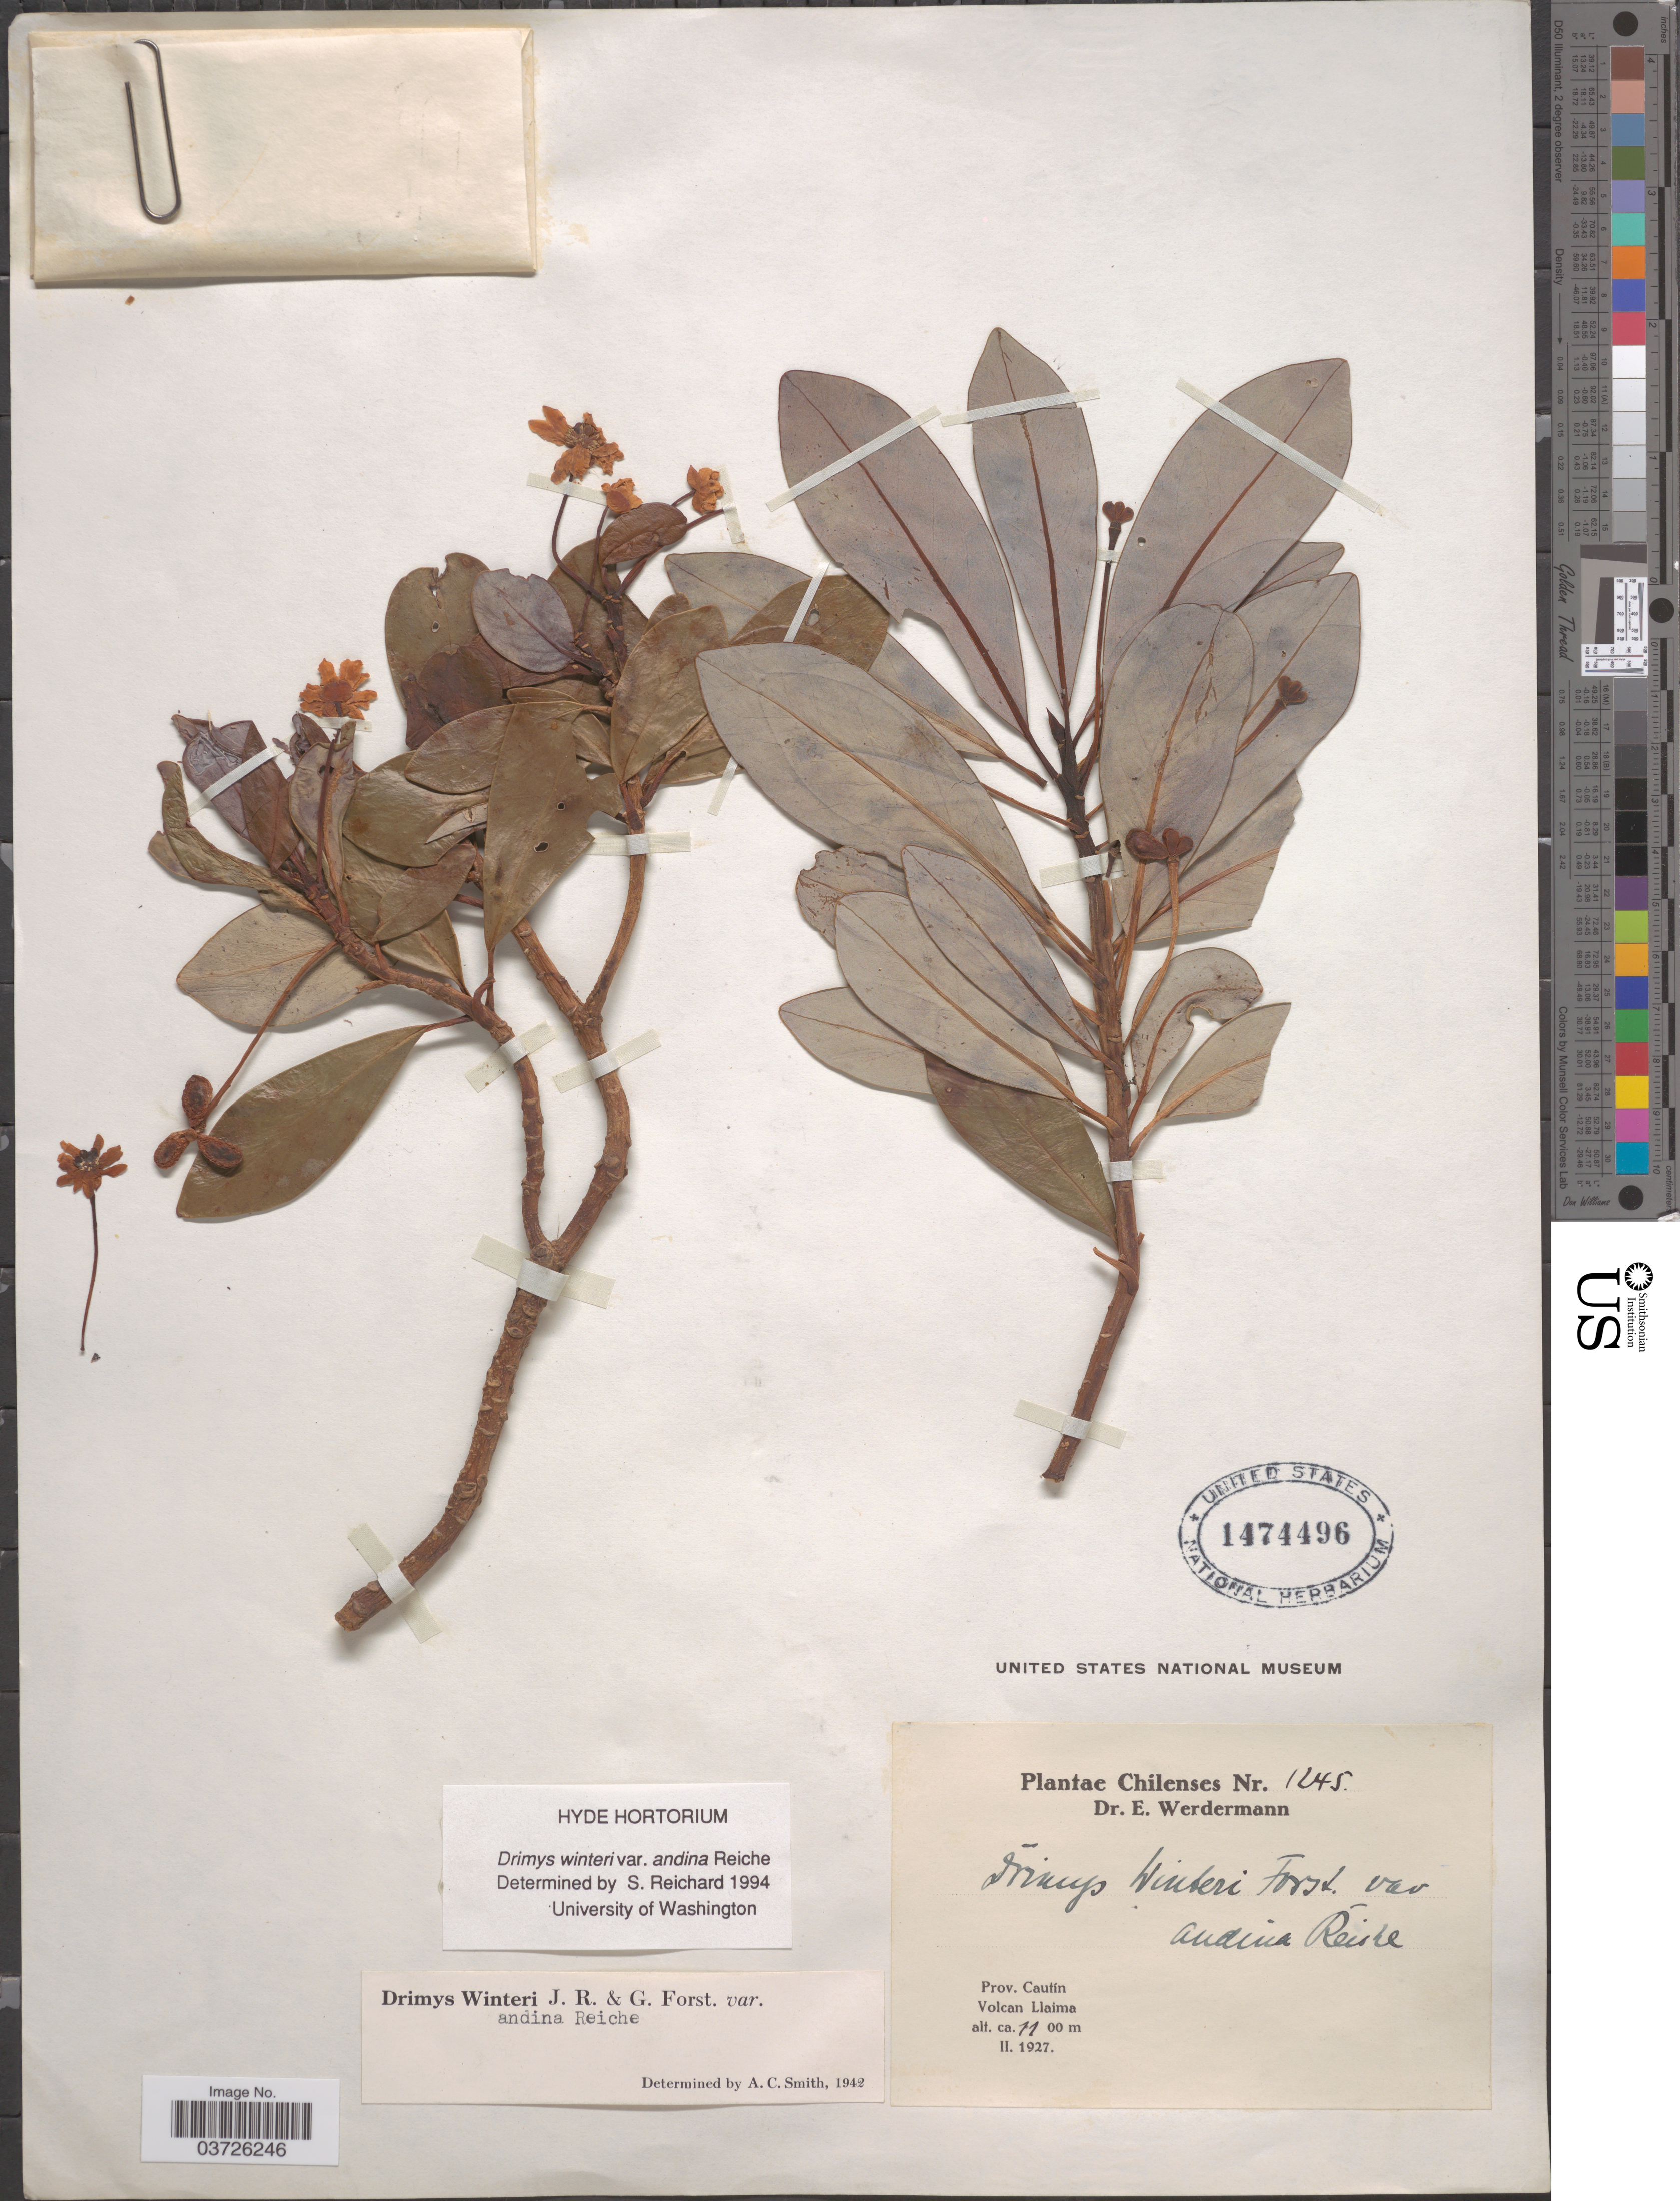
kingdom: Plantae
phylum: Tracheophyta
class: Magnoliopsida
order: Canellales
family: Winteraceae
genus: Drimys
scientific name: Drimys winteri var. andina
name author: Reiche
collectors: E. Werdermann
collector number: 1245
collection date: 1927-02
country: Chile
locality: Prov. Cautín. Volcan Llaima.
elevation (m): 1100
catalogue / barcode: US 1474496